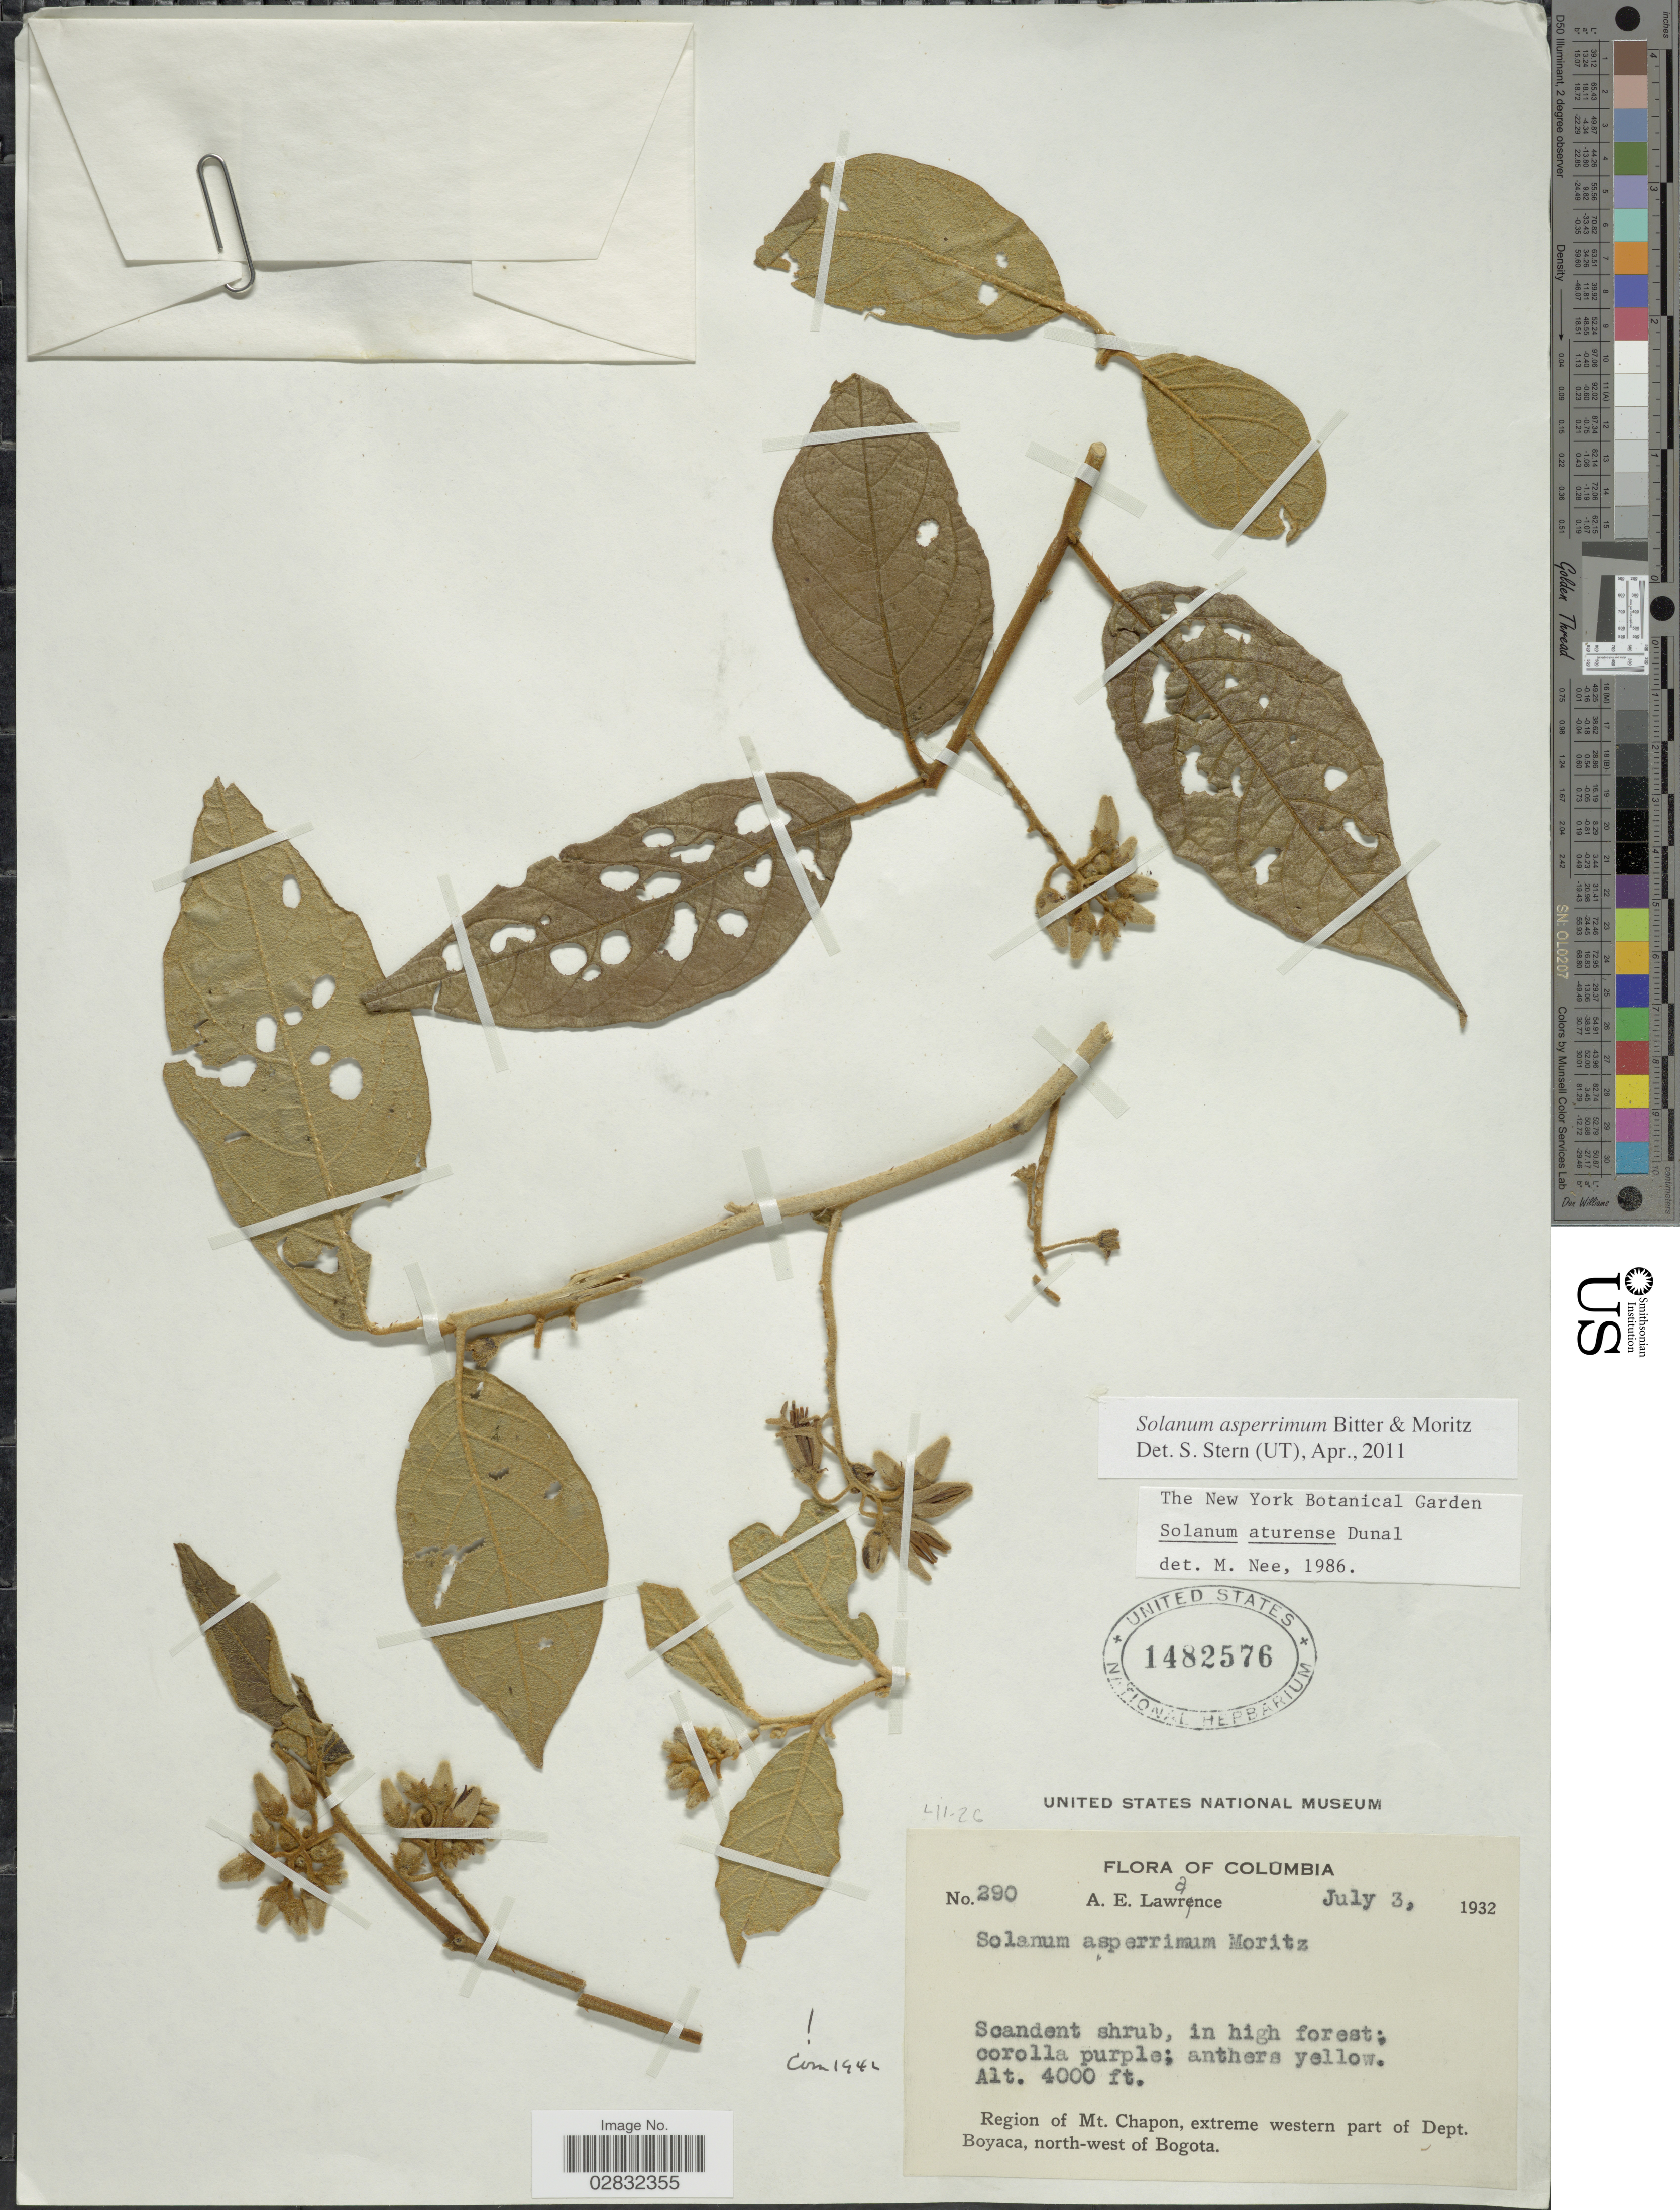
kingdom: Plantae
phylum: Tracheophyta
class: Magnoliopsida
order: Solanales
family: Solanaceae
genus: Solanum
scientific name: Solanum asperrimum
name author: Bitter & Moritz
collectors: A. Lawrance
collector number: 290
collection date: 1932-07-03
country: Colombia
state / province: Boyacá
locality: Region of Mt. Chapon, extreme western part of Dept. Boyaca, north-west of Bogota.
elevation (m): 1219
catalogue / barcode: US 1482576